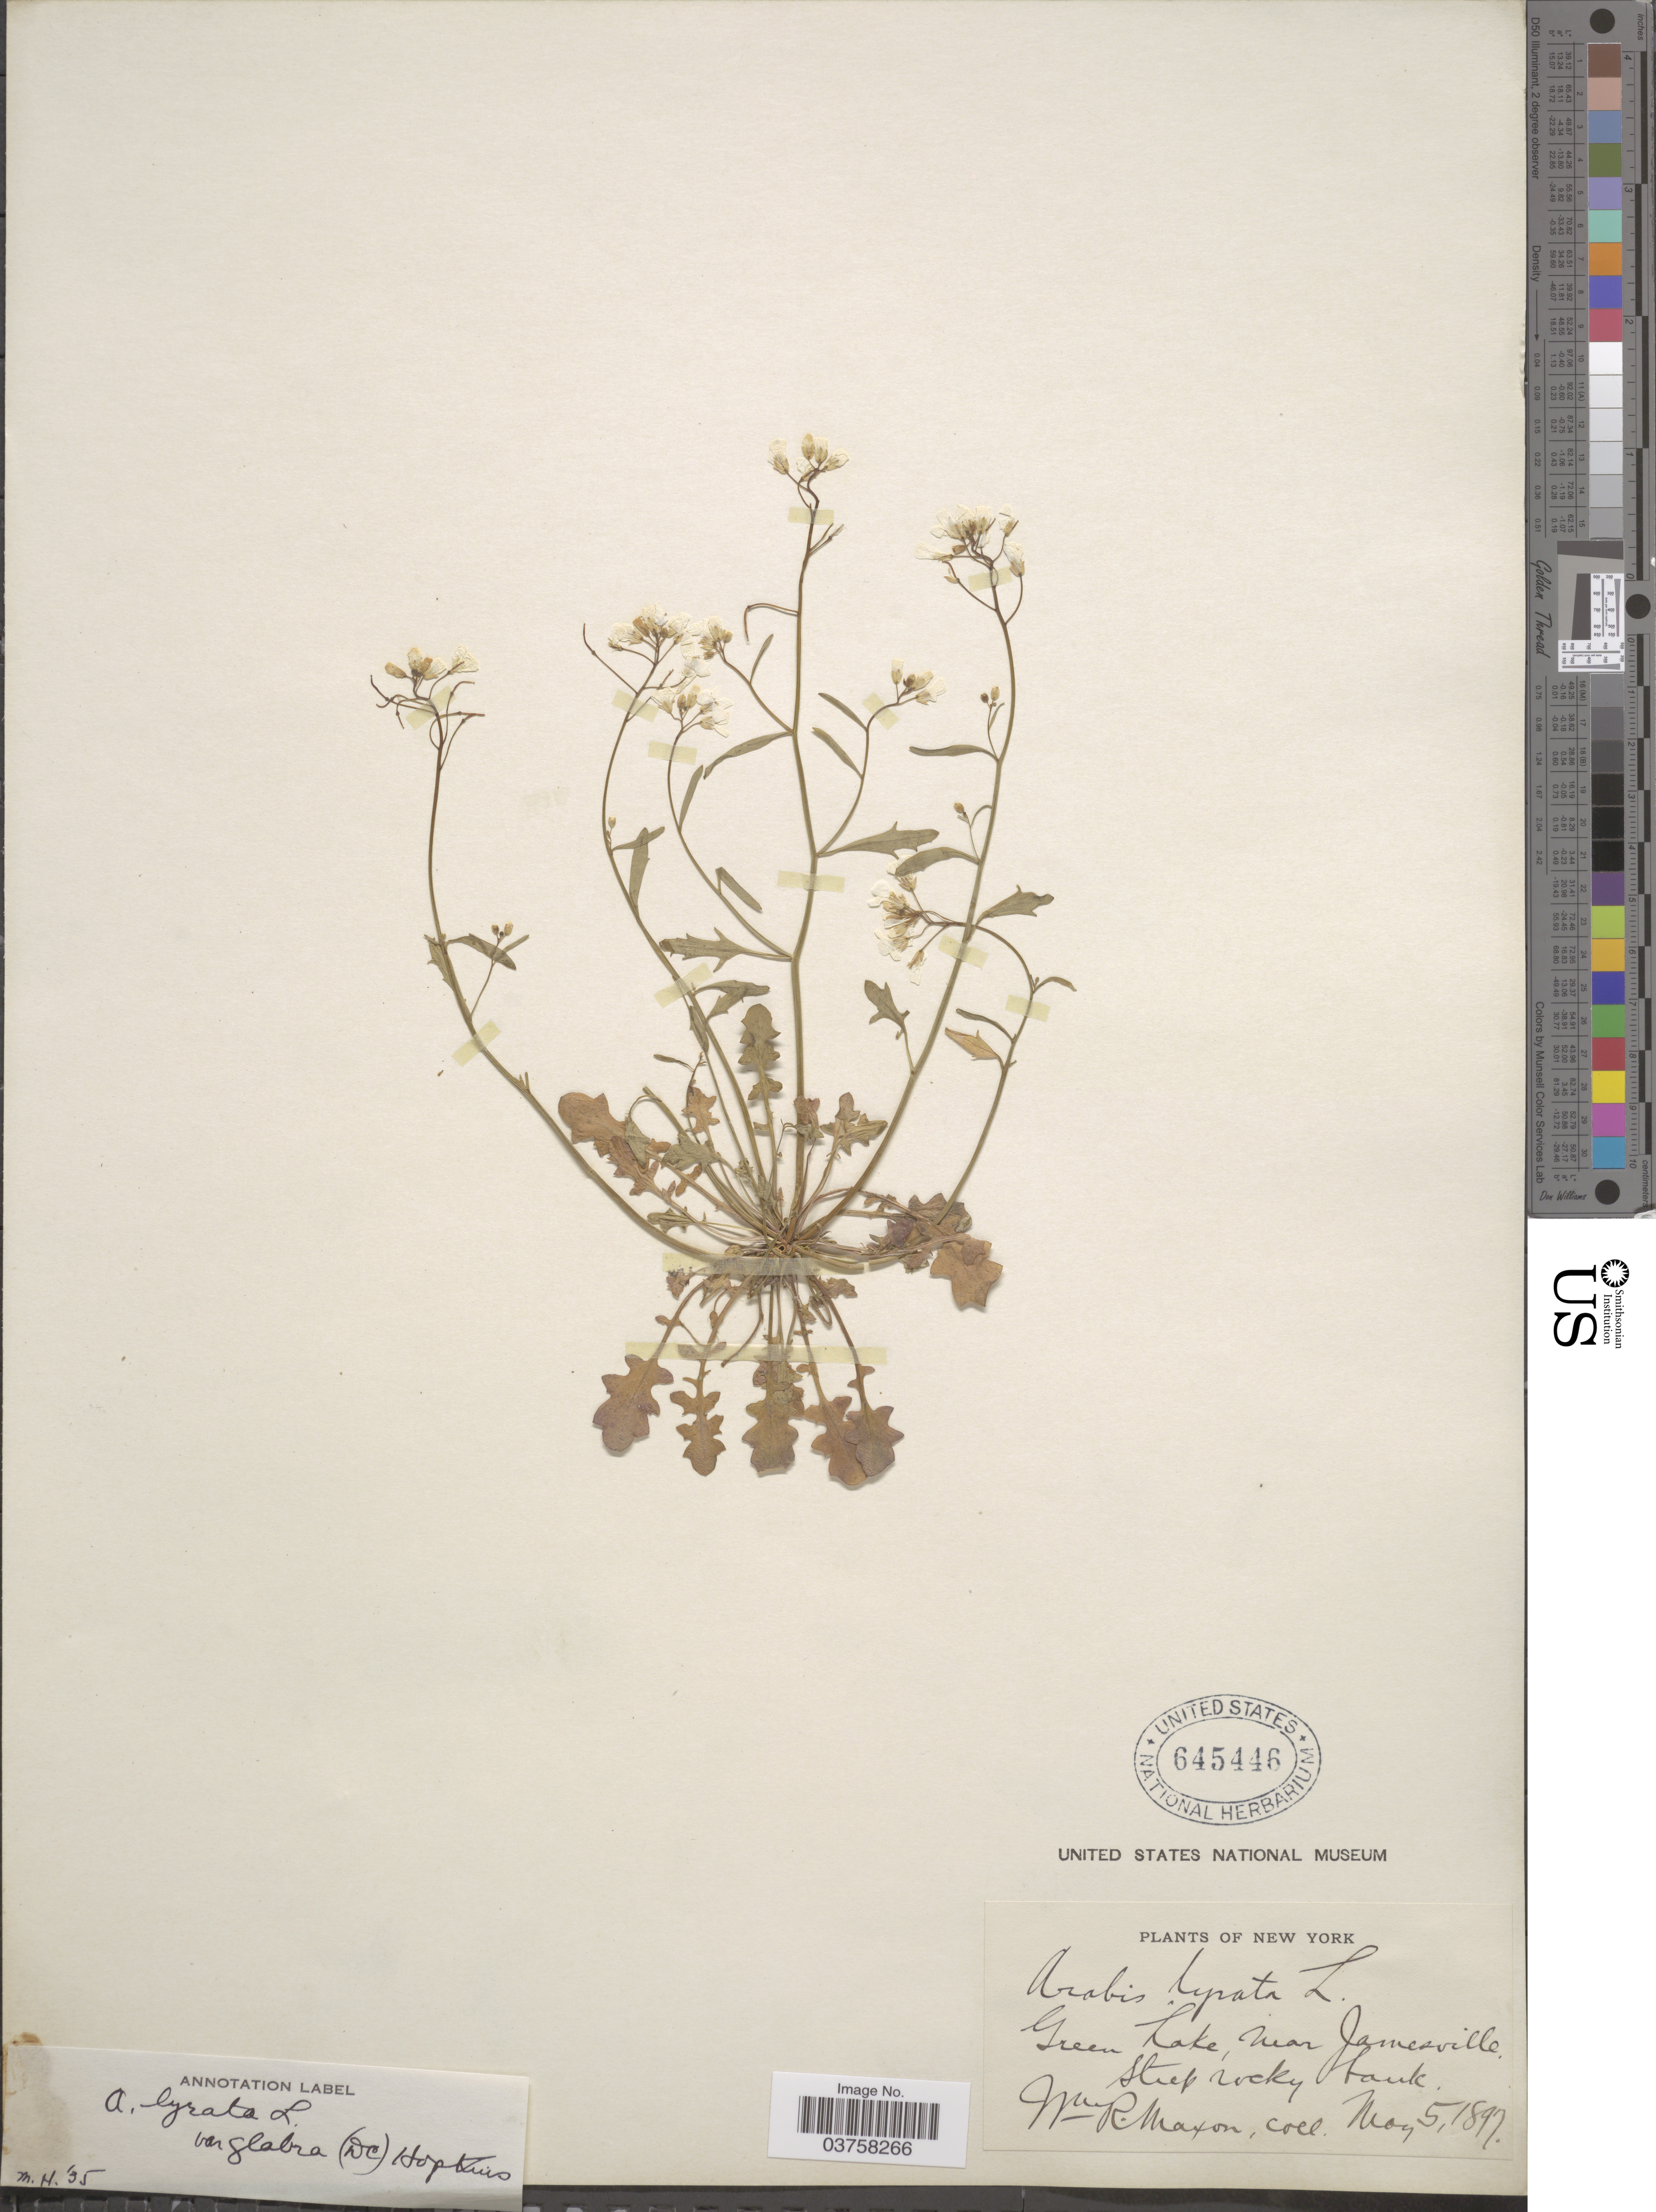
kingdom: Plantae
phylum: Tracheophyta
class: Magnoliopsida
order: Brassicales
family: Brassicaceae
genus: Arabidopsis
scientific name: Arabidopsis lyrata subsp. kamchatica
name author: (Fisch. ex DC.) O'Kane & Al-Shehbaz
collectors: W. R. Maxon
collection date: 1897-05-05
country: United States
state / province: New York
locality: Green Lake, near Jamesville, Steep rocky bank.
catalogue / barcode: US 645446